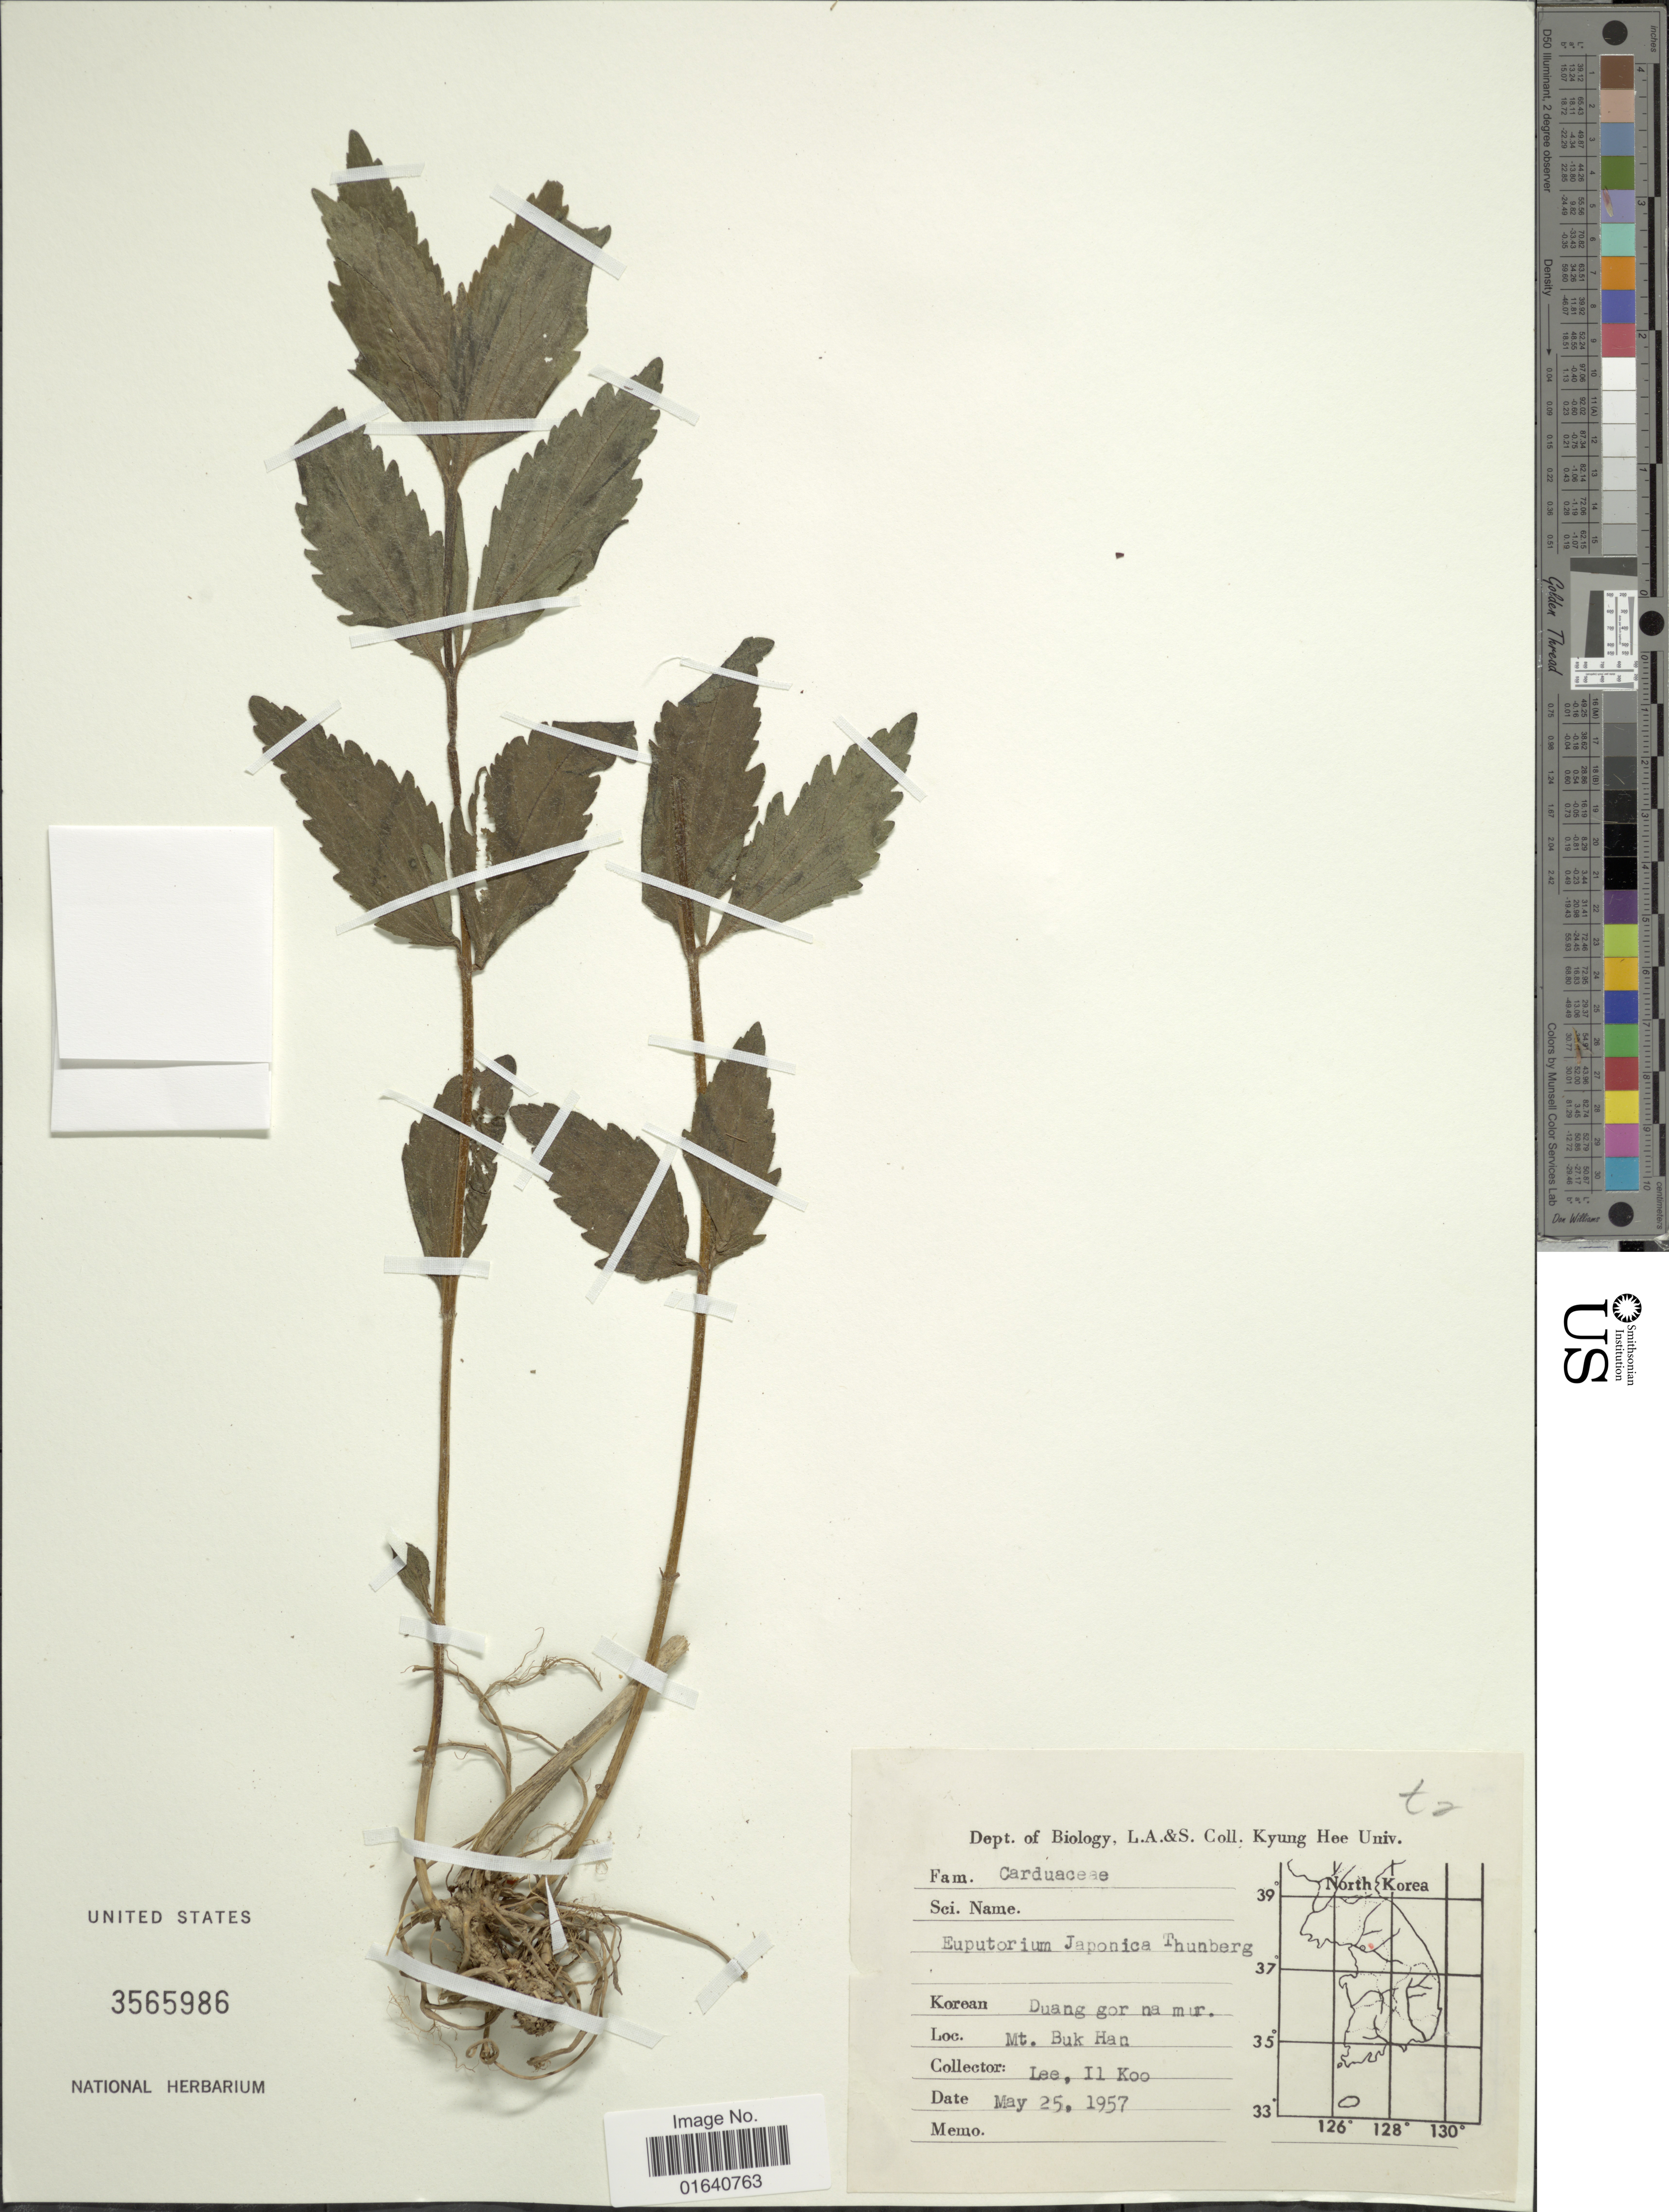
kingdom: Plantae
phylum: Tracheophyta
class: Magnoliopsida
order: Asterales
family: Asteraceae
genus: Eupatorium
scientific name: Eupatorium japonicum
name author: Thunb.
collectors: Il-Ko Lee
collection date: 1957-05-25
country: North Korea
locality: Korean Duang gor na mur, Mt. Buk Han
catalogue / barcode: US 3565986